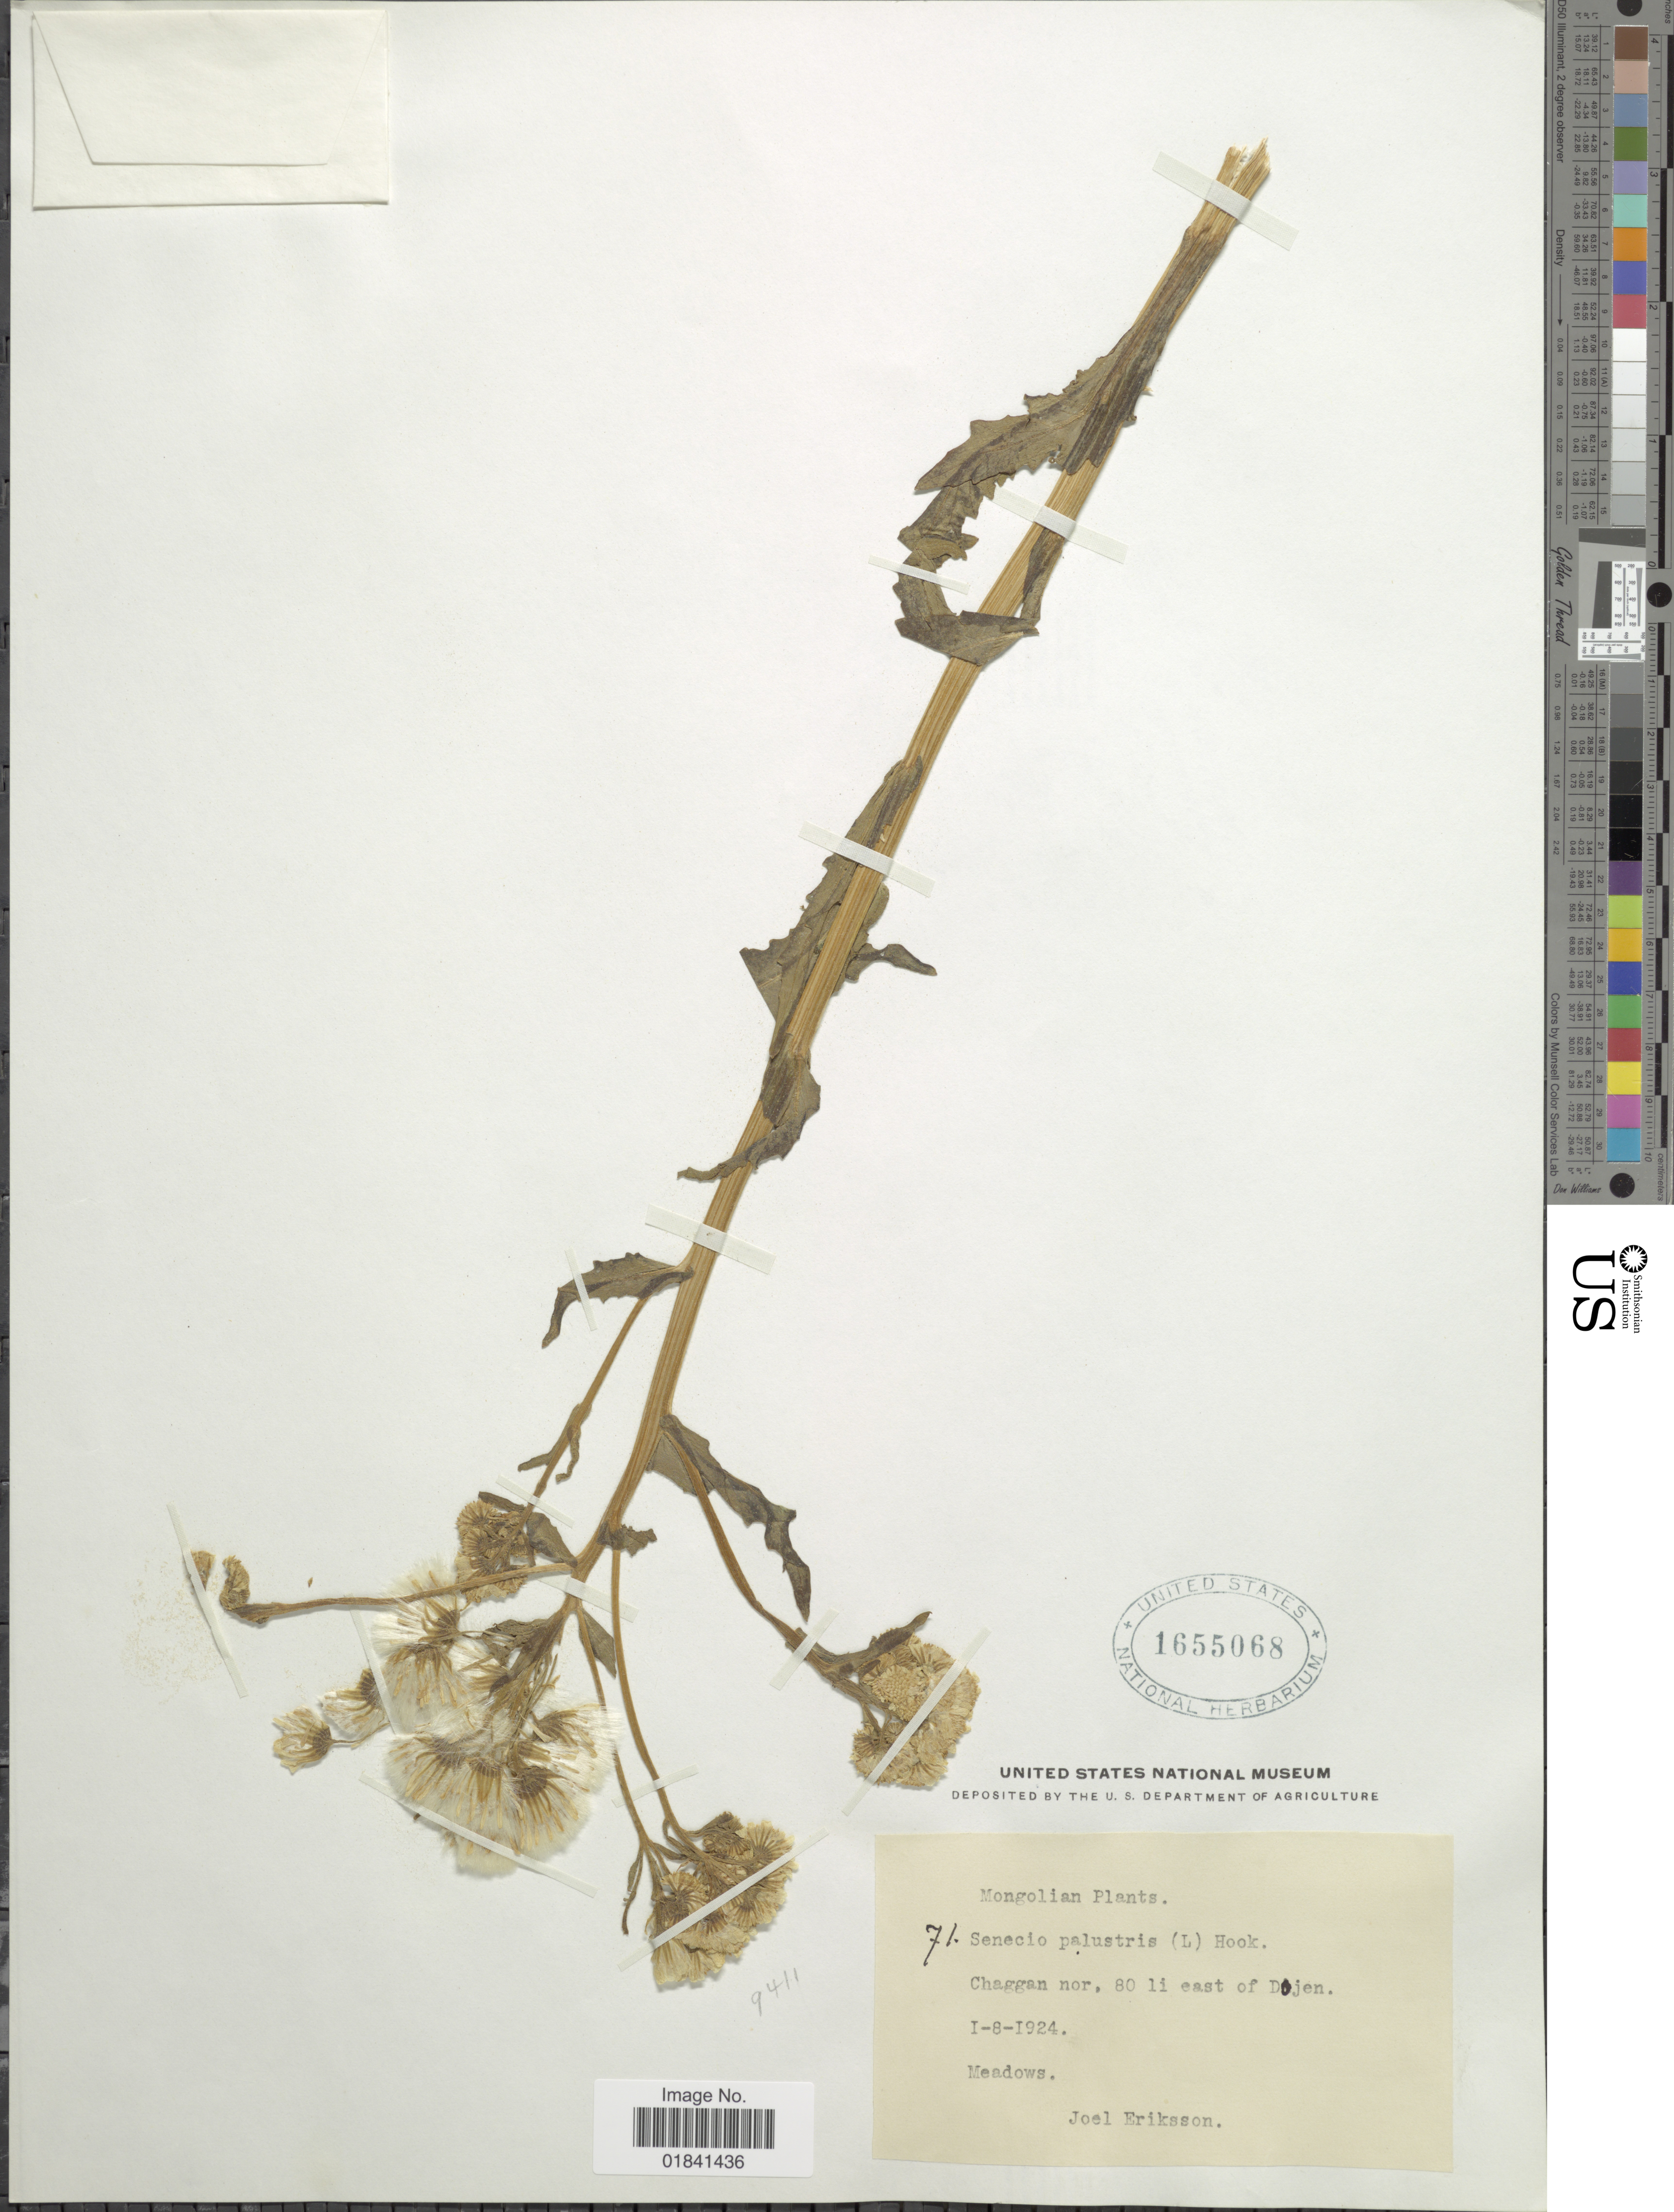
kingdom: Plantae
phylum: Tracheophyta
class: Magnoliopsida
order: Asterales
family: Asteraceae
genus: Senecio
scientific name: Senecio palustris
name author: (L.) Hook.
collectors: J. Eriksson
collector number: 71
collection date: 1924-08-01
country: Mongolia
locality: Chaggan nor, 80 li east of Dojen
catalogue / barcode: US 1655068